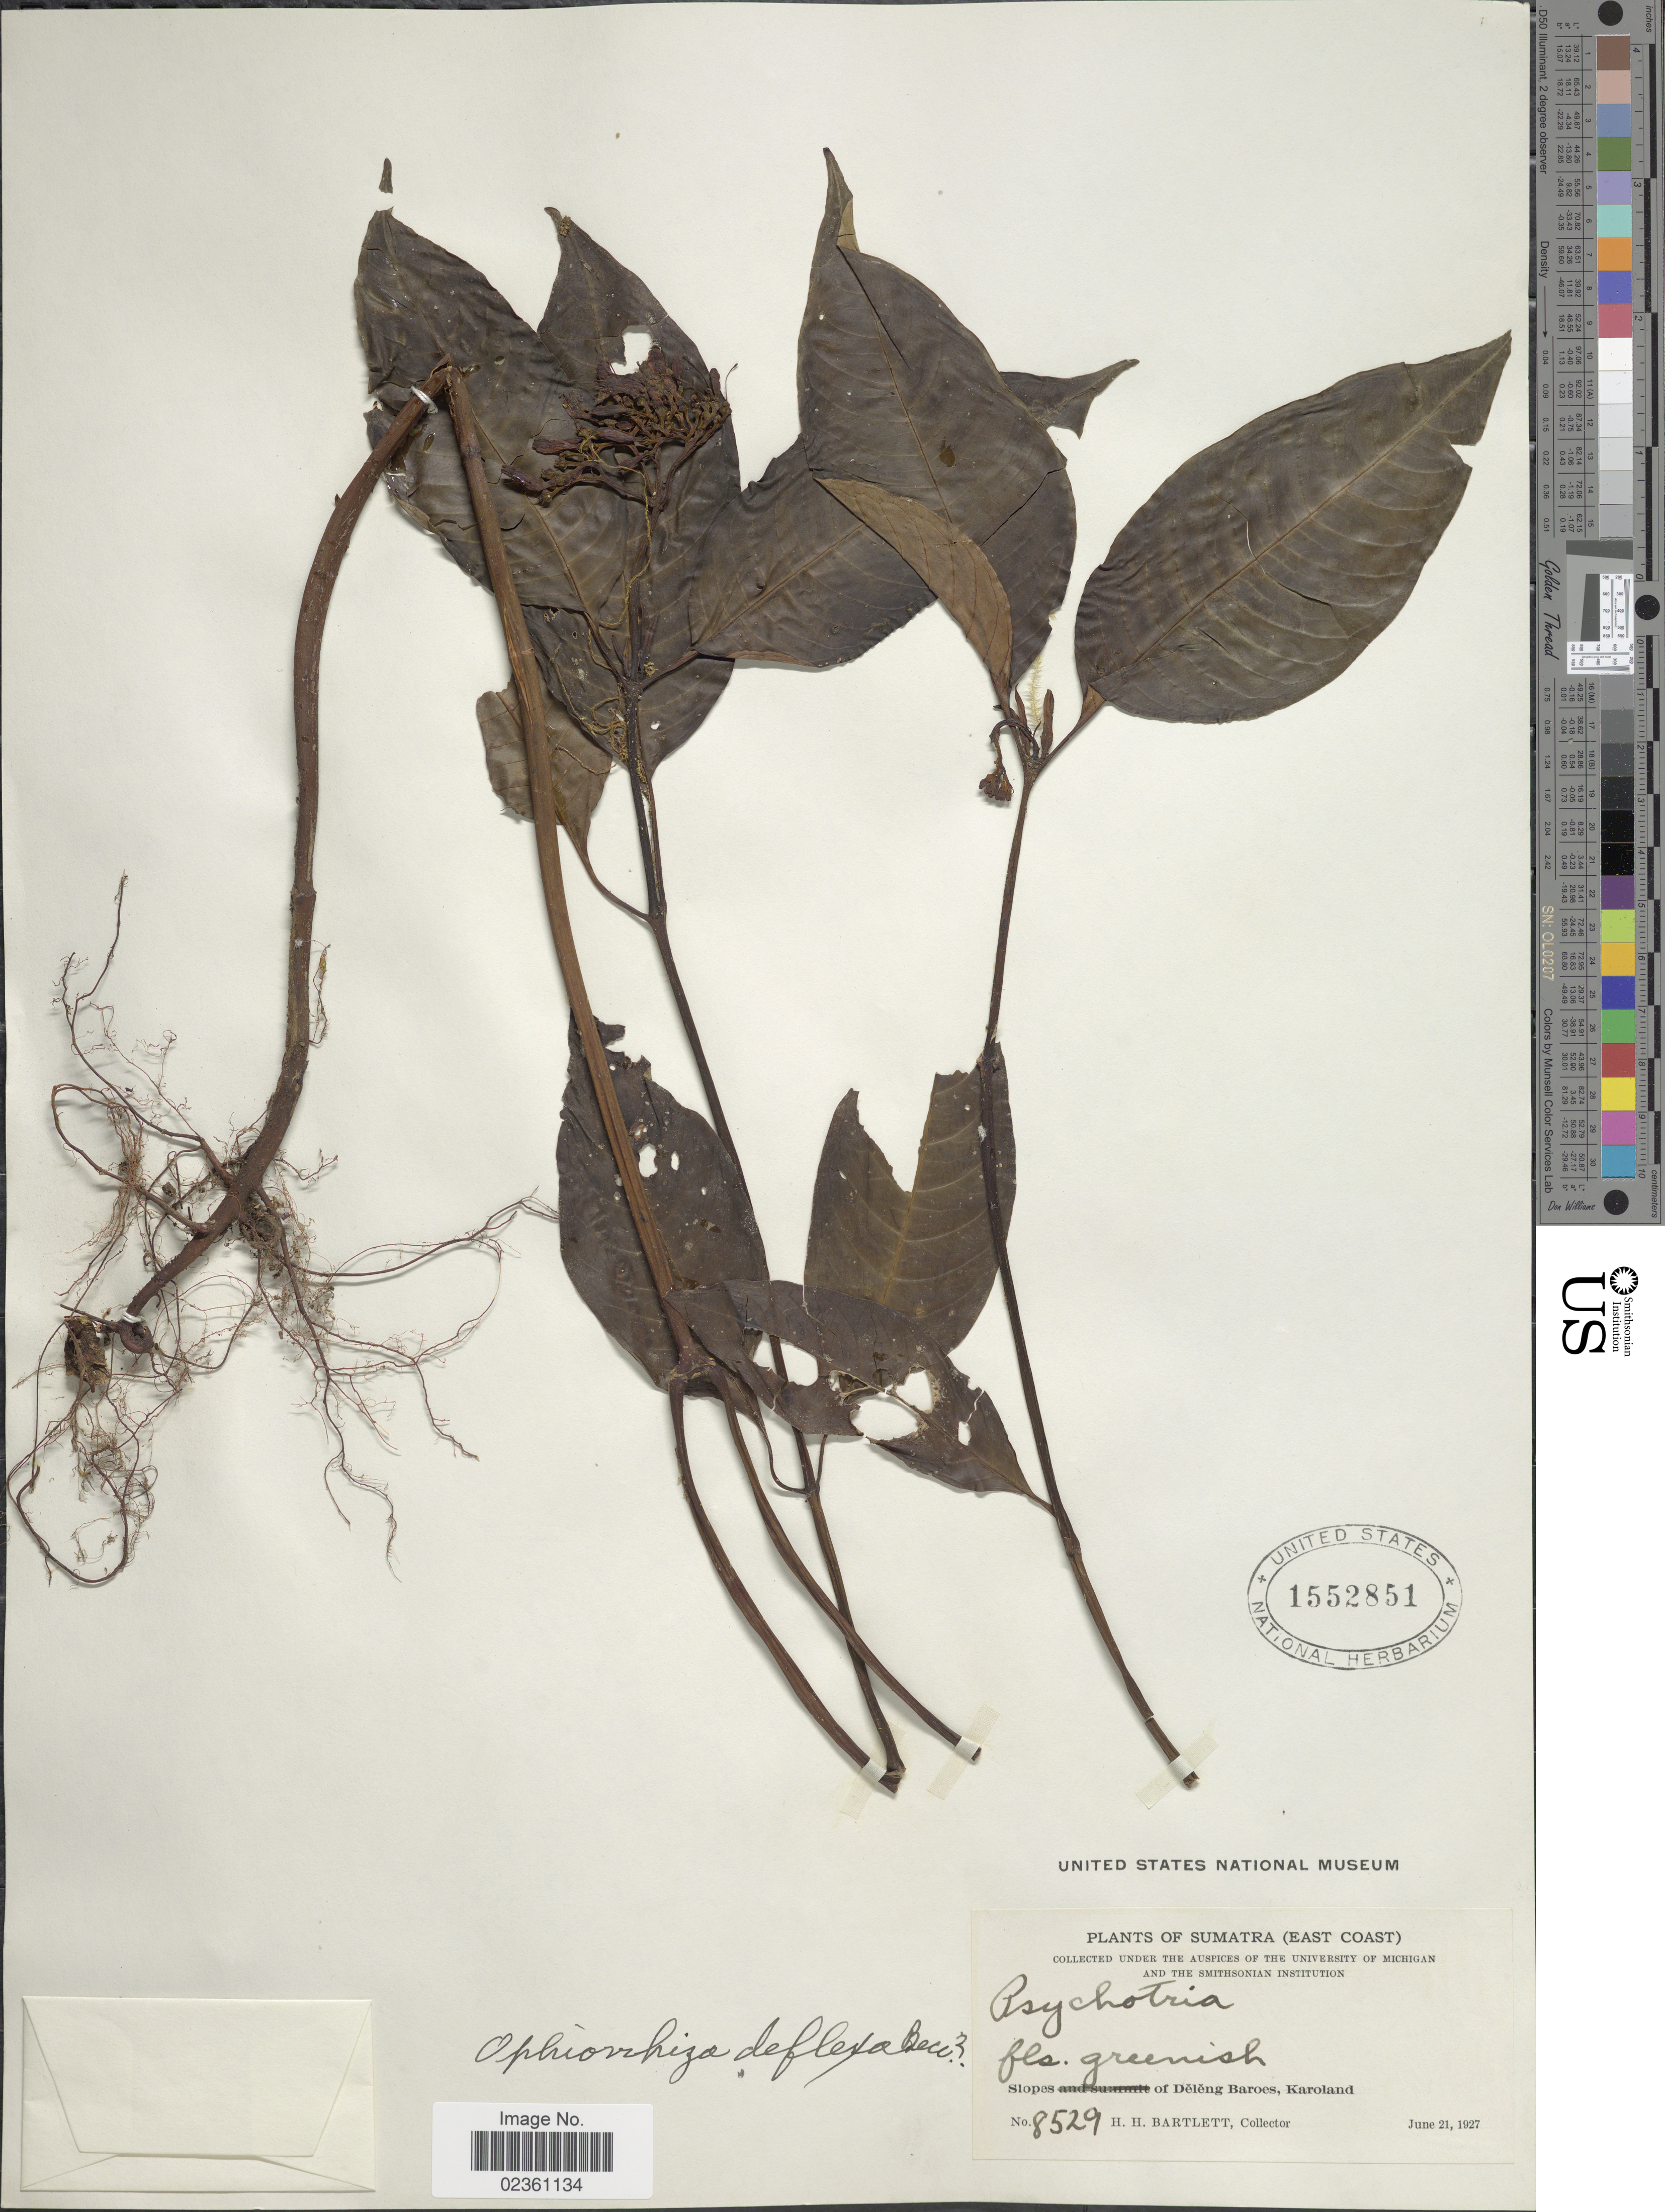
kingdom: Plantae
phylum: Tracheophyta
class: Magnoliopsida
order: Gentianales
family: Rubiaceae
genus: Ophiorrhiza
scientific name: Ophiorrhiza deflexa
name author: Ridl.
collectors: H. H. Bartlett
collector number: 8529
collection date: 1927-06-21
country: Indonesia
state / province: Sumatra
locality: (East Coast), Slopes of Deleng Baroes, Karoland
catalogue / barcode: US 1552851